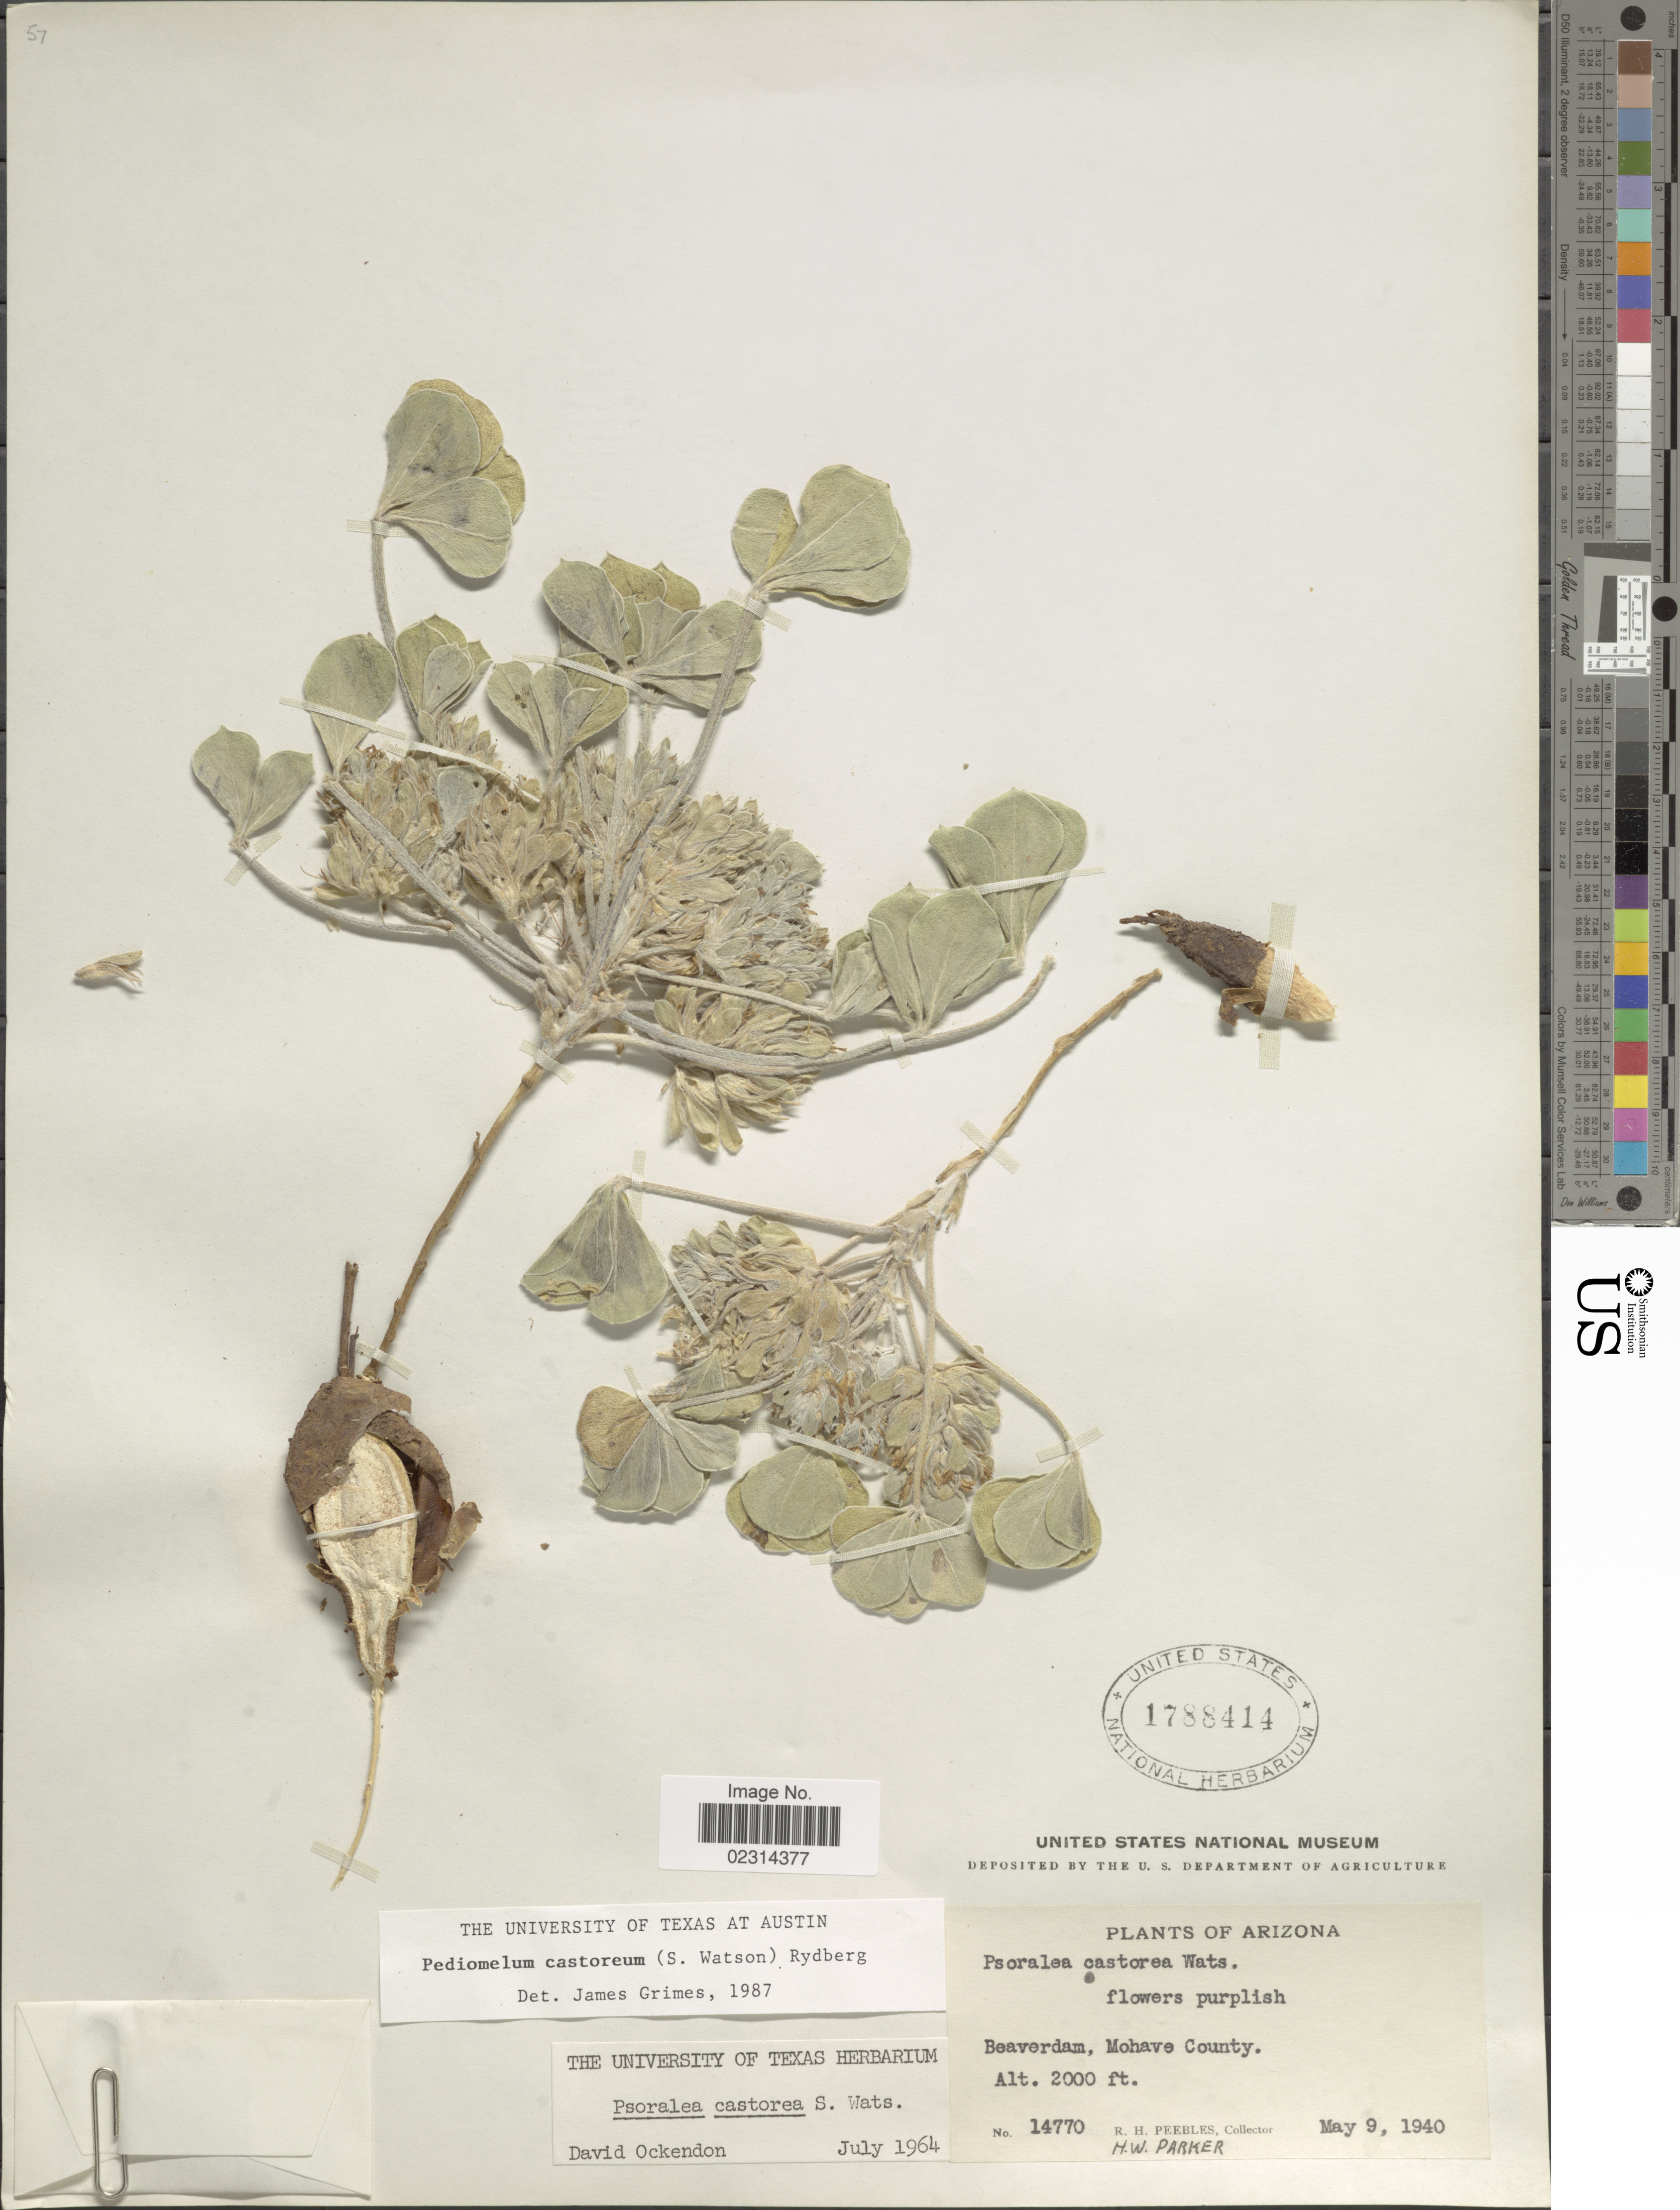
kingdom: Plantae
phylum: Tracheophyta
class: Magnoliopsida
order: Fabales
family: Fabaceae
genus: Pediomelum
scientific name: Pediomelum castoreum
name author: (S. Watson) Rydb.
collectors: R. H. Peebles & H. W. Parker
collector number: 14770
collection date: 1940-05-09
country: United States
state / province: Arizona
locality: Beaverdam, Mohave County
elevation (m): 610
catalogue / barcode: US 1788414